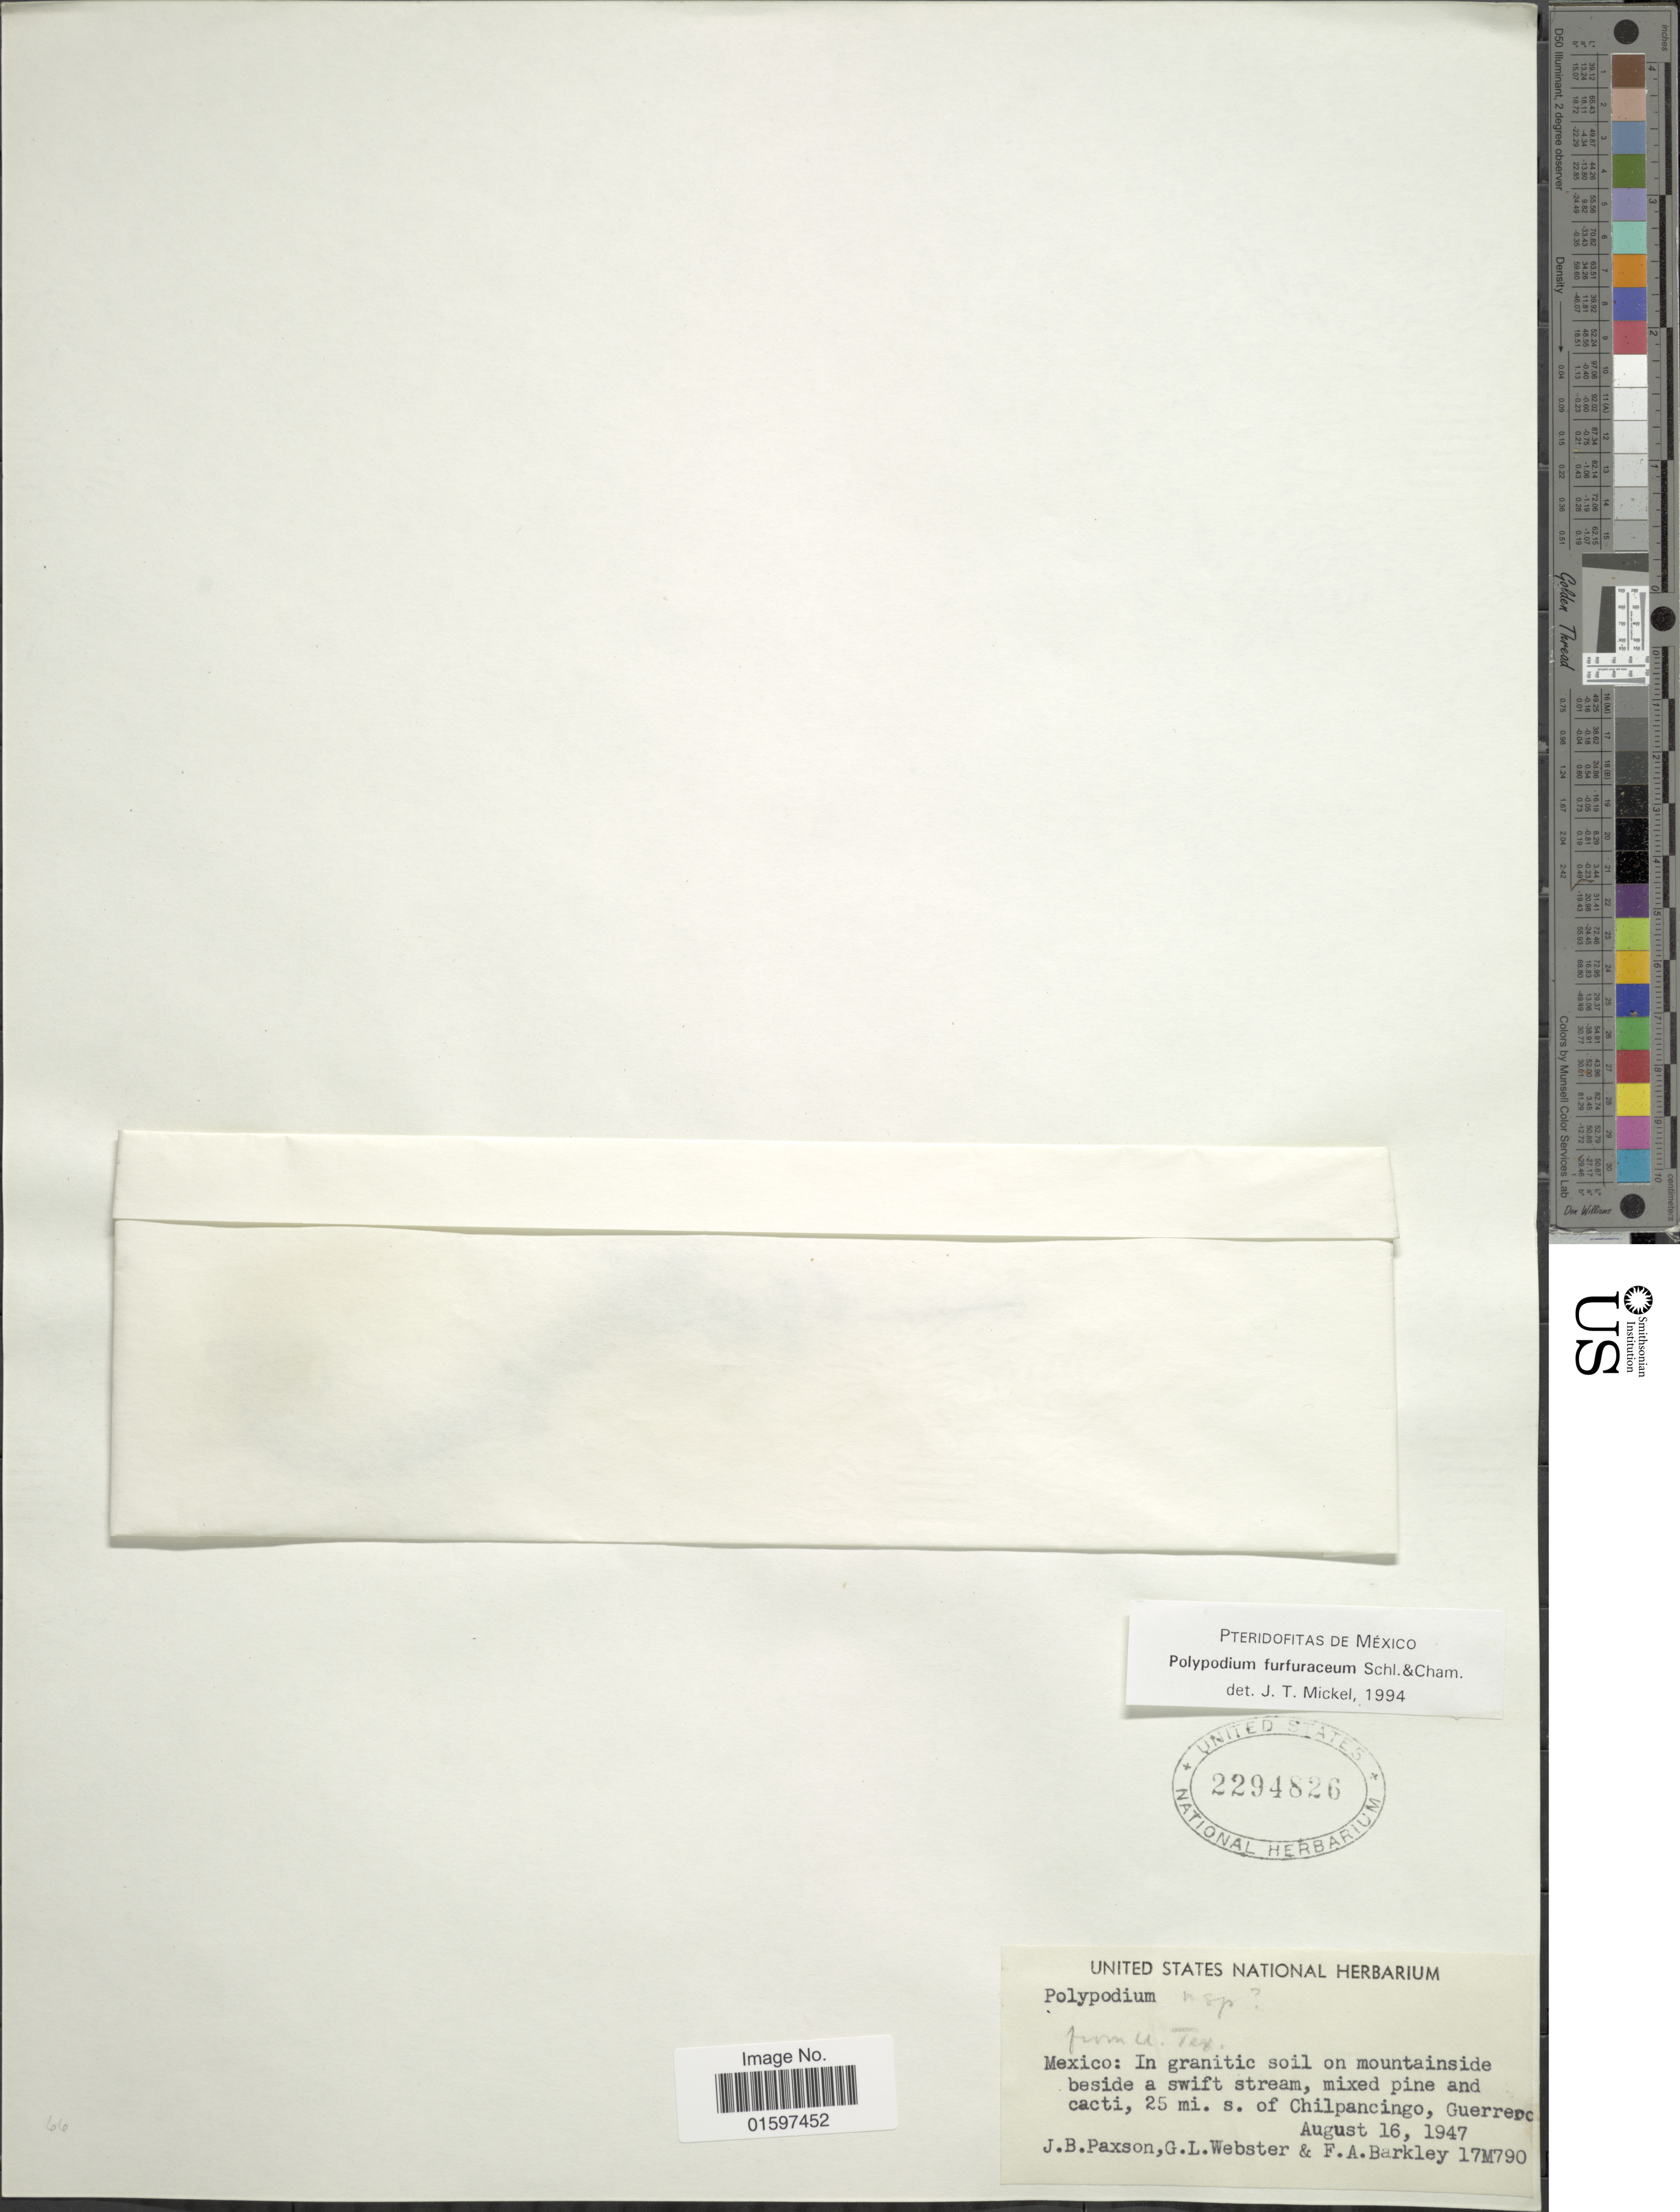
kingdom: Plantae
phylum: Tracheophyta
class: Polypodiopsida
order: Polypodiales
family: Polypodiaceae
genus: Pleopeltis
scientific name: Pleopeltis furfuracea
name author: (Schltdl. & Cham.) A.R. Sm. & Tejero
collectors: J. B. Paxson, G. L. Webster & F. A. Barkley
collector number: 17M790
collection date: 1947-08-16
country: Mexico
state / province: Guerrero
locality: Mexico: In granitic soil on mountainside beside a swift stream, mixed pine and cacti, 25 mi. s. of Chilpancingo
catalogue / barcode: US 2294826